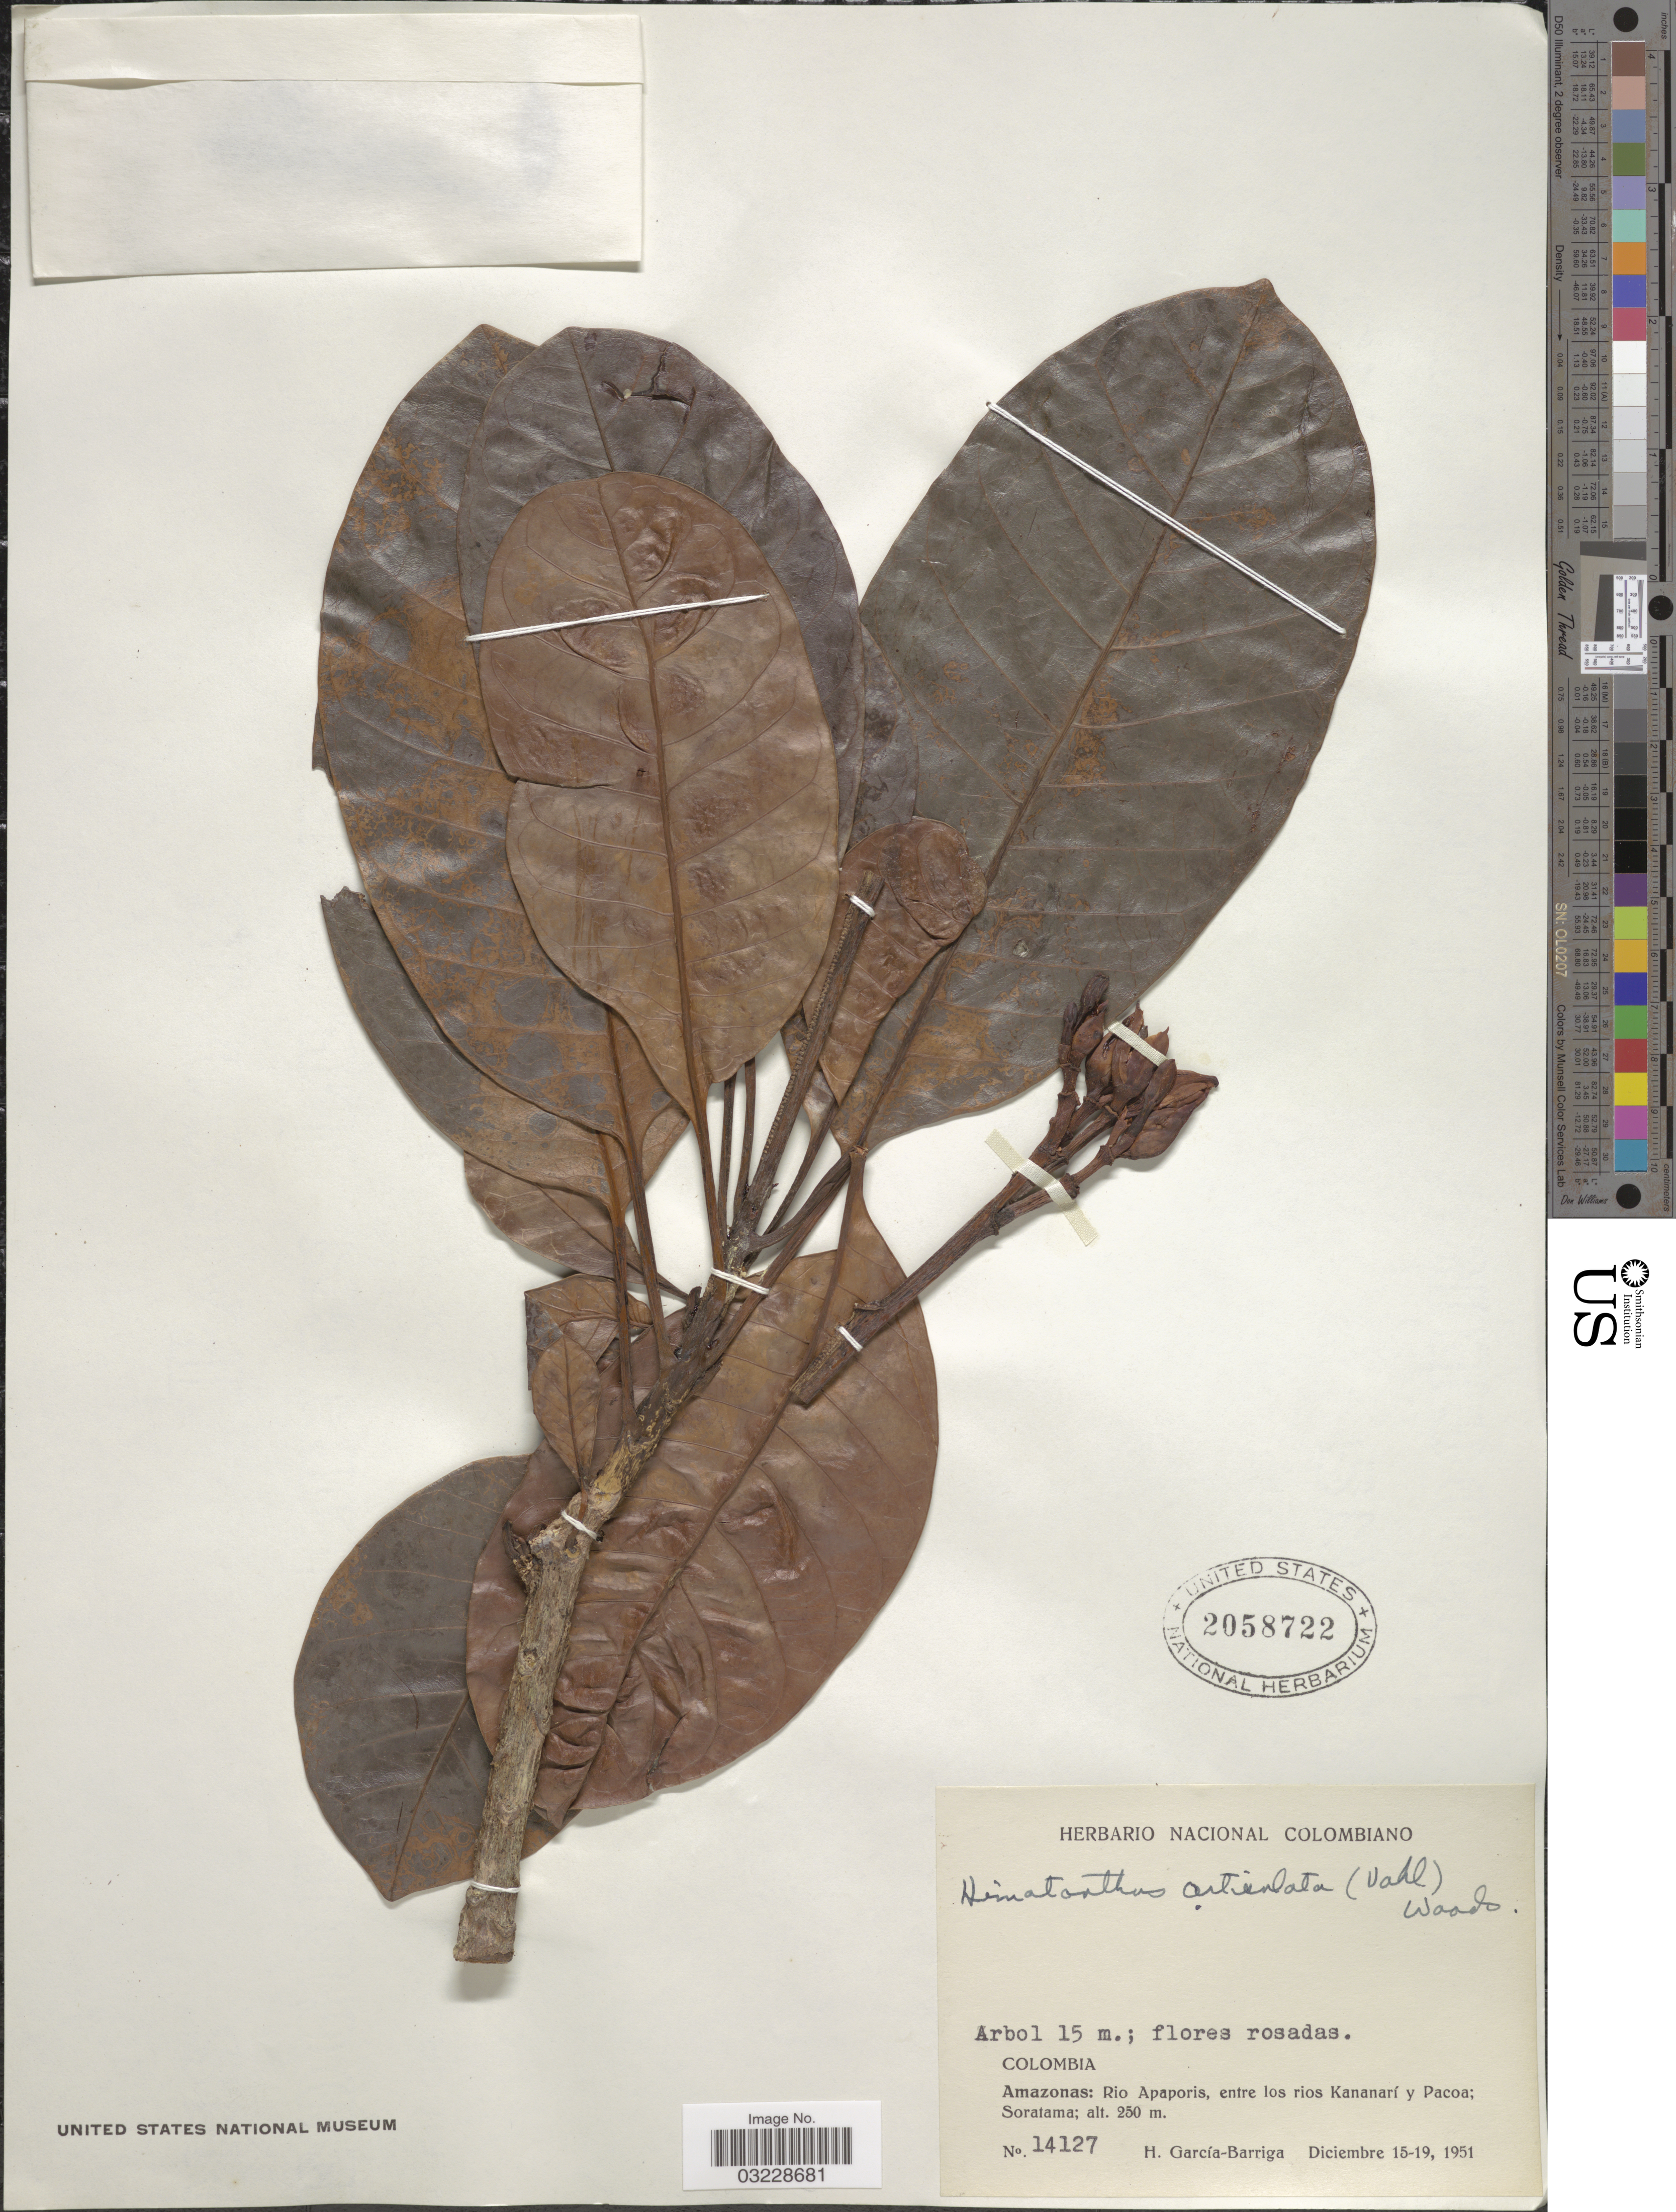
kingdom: Plantae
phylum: Tracheophyta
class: Magnoliopsida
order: Gentianales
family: Apocynaceae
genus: Himatanthus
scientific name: Himatanthus articulatus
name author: (Vahl) Woodson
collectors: H. García Barriga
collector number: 14127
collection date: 1951-12-15/1951-12-19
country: Colombia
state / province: Amazônas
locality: Rio Apaporis, entre los rios Kananarí y Pacoa; Soratama.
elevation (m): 250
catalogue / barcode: US 2058722